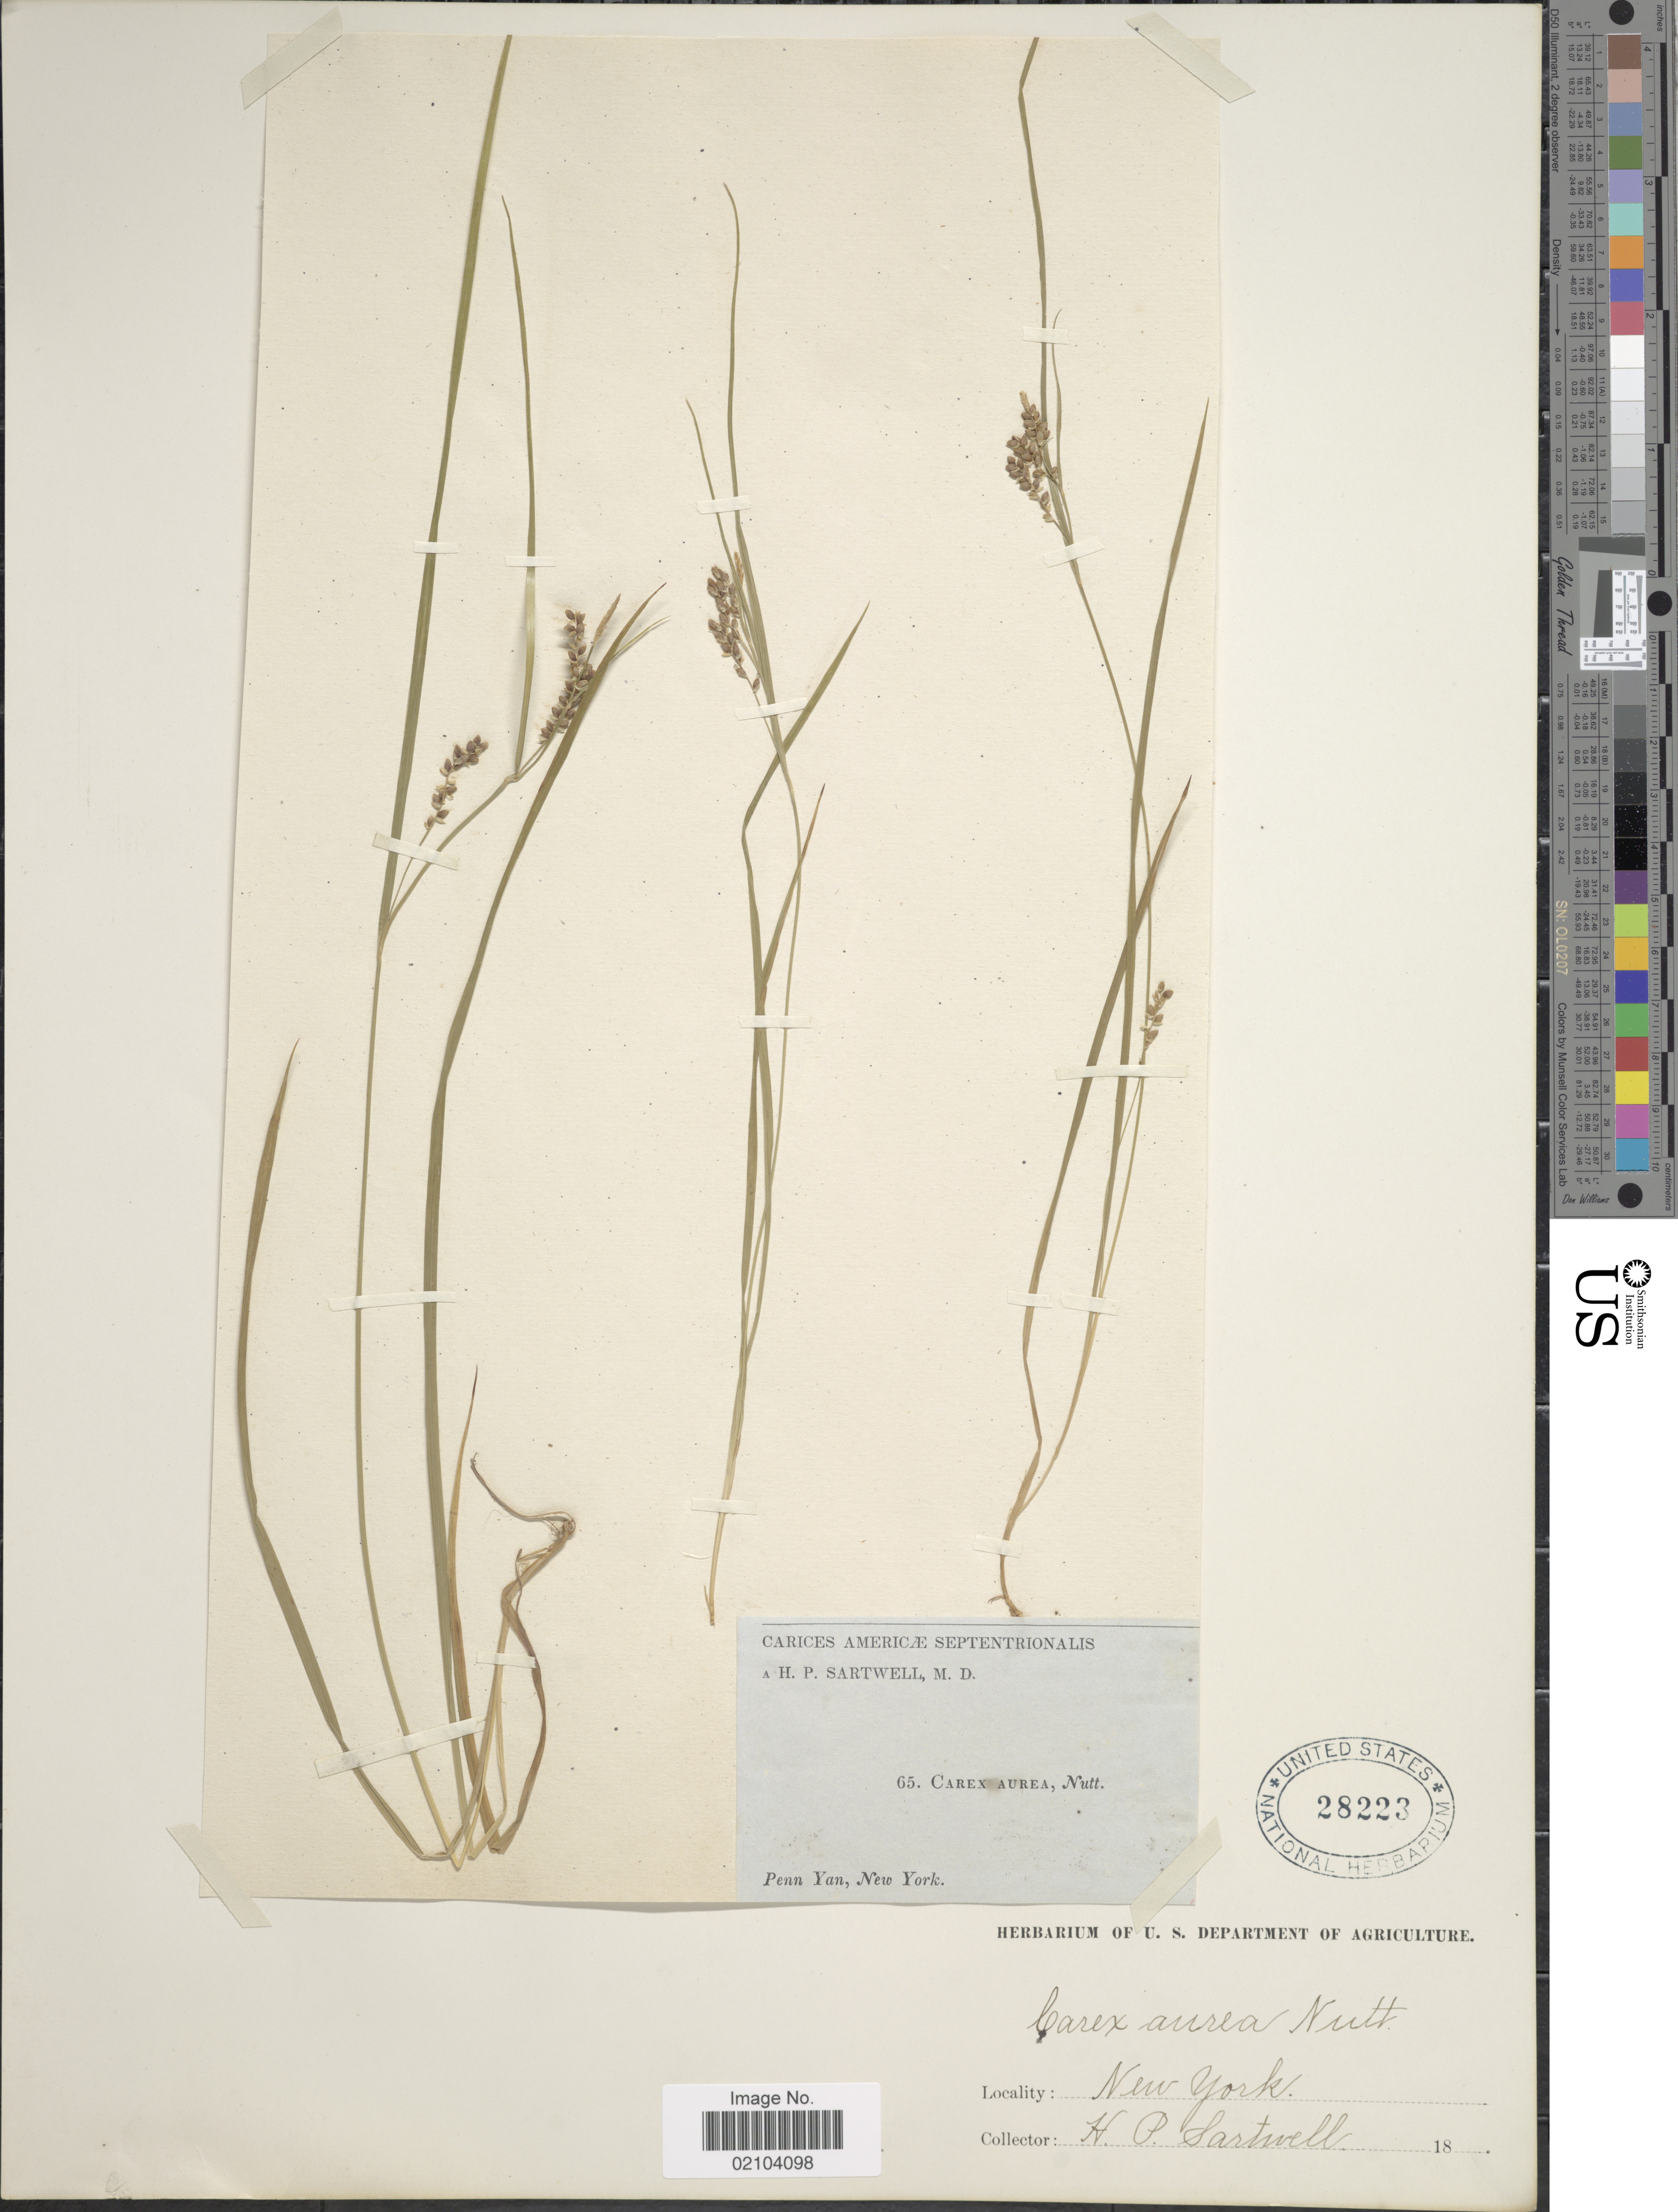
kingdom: Plantae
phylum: Tracheophyta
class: Liliopsida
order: Poales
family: Cyperaceae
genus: Carex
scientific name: Carex aurea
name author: Nutt.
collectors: H. P. Sartwell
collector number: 65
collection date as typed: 18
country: United States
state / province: New York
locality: Penn Yan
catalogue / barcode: US 28223